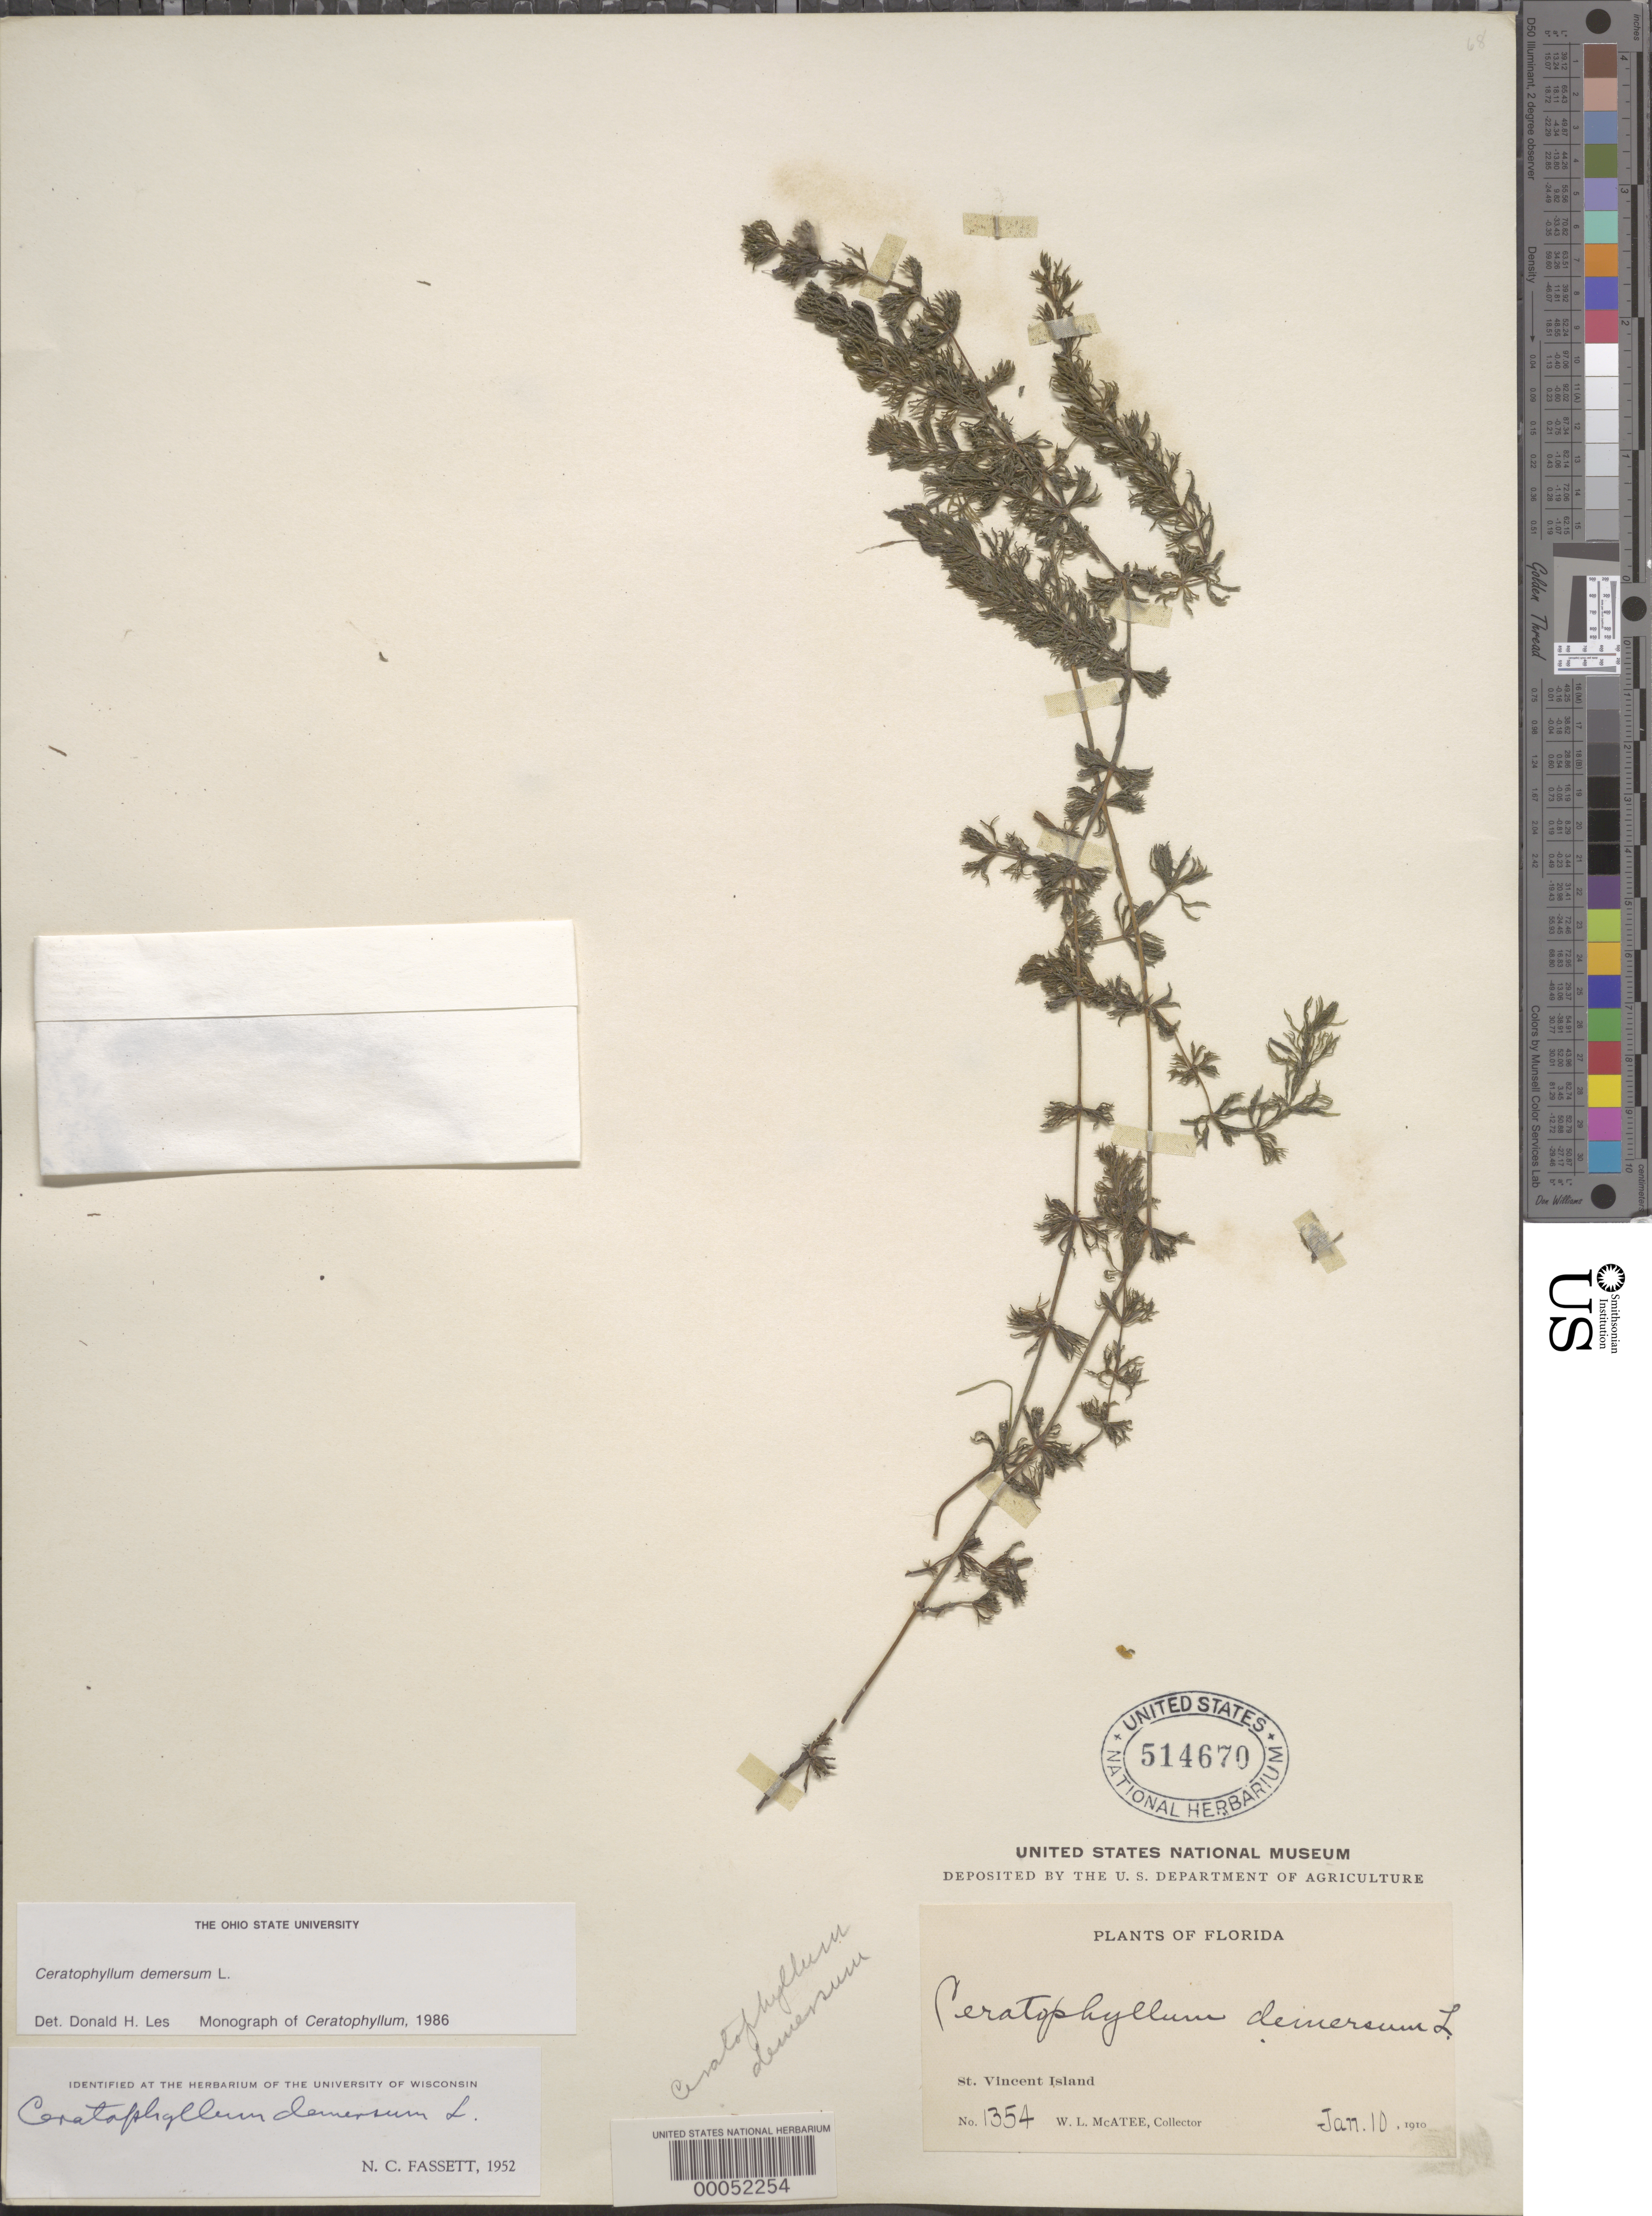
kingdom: Plantae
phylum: Tracheophyta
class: Magnoliopsida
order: Ceratophyllales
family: Ceratophyllaceae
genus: Ceratophyllum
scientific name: Ceratophyllum demersum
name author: L.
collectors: W. McAtee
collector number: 1354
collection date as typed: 10 Jan 1910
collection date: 1910-01-10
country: United States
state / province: Florida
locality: St. vince i.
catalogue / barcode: US 514670